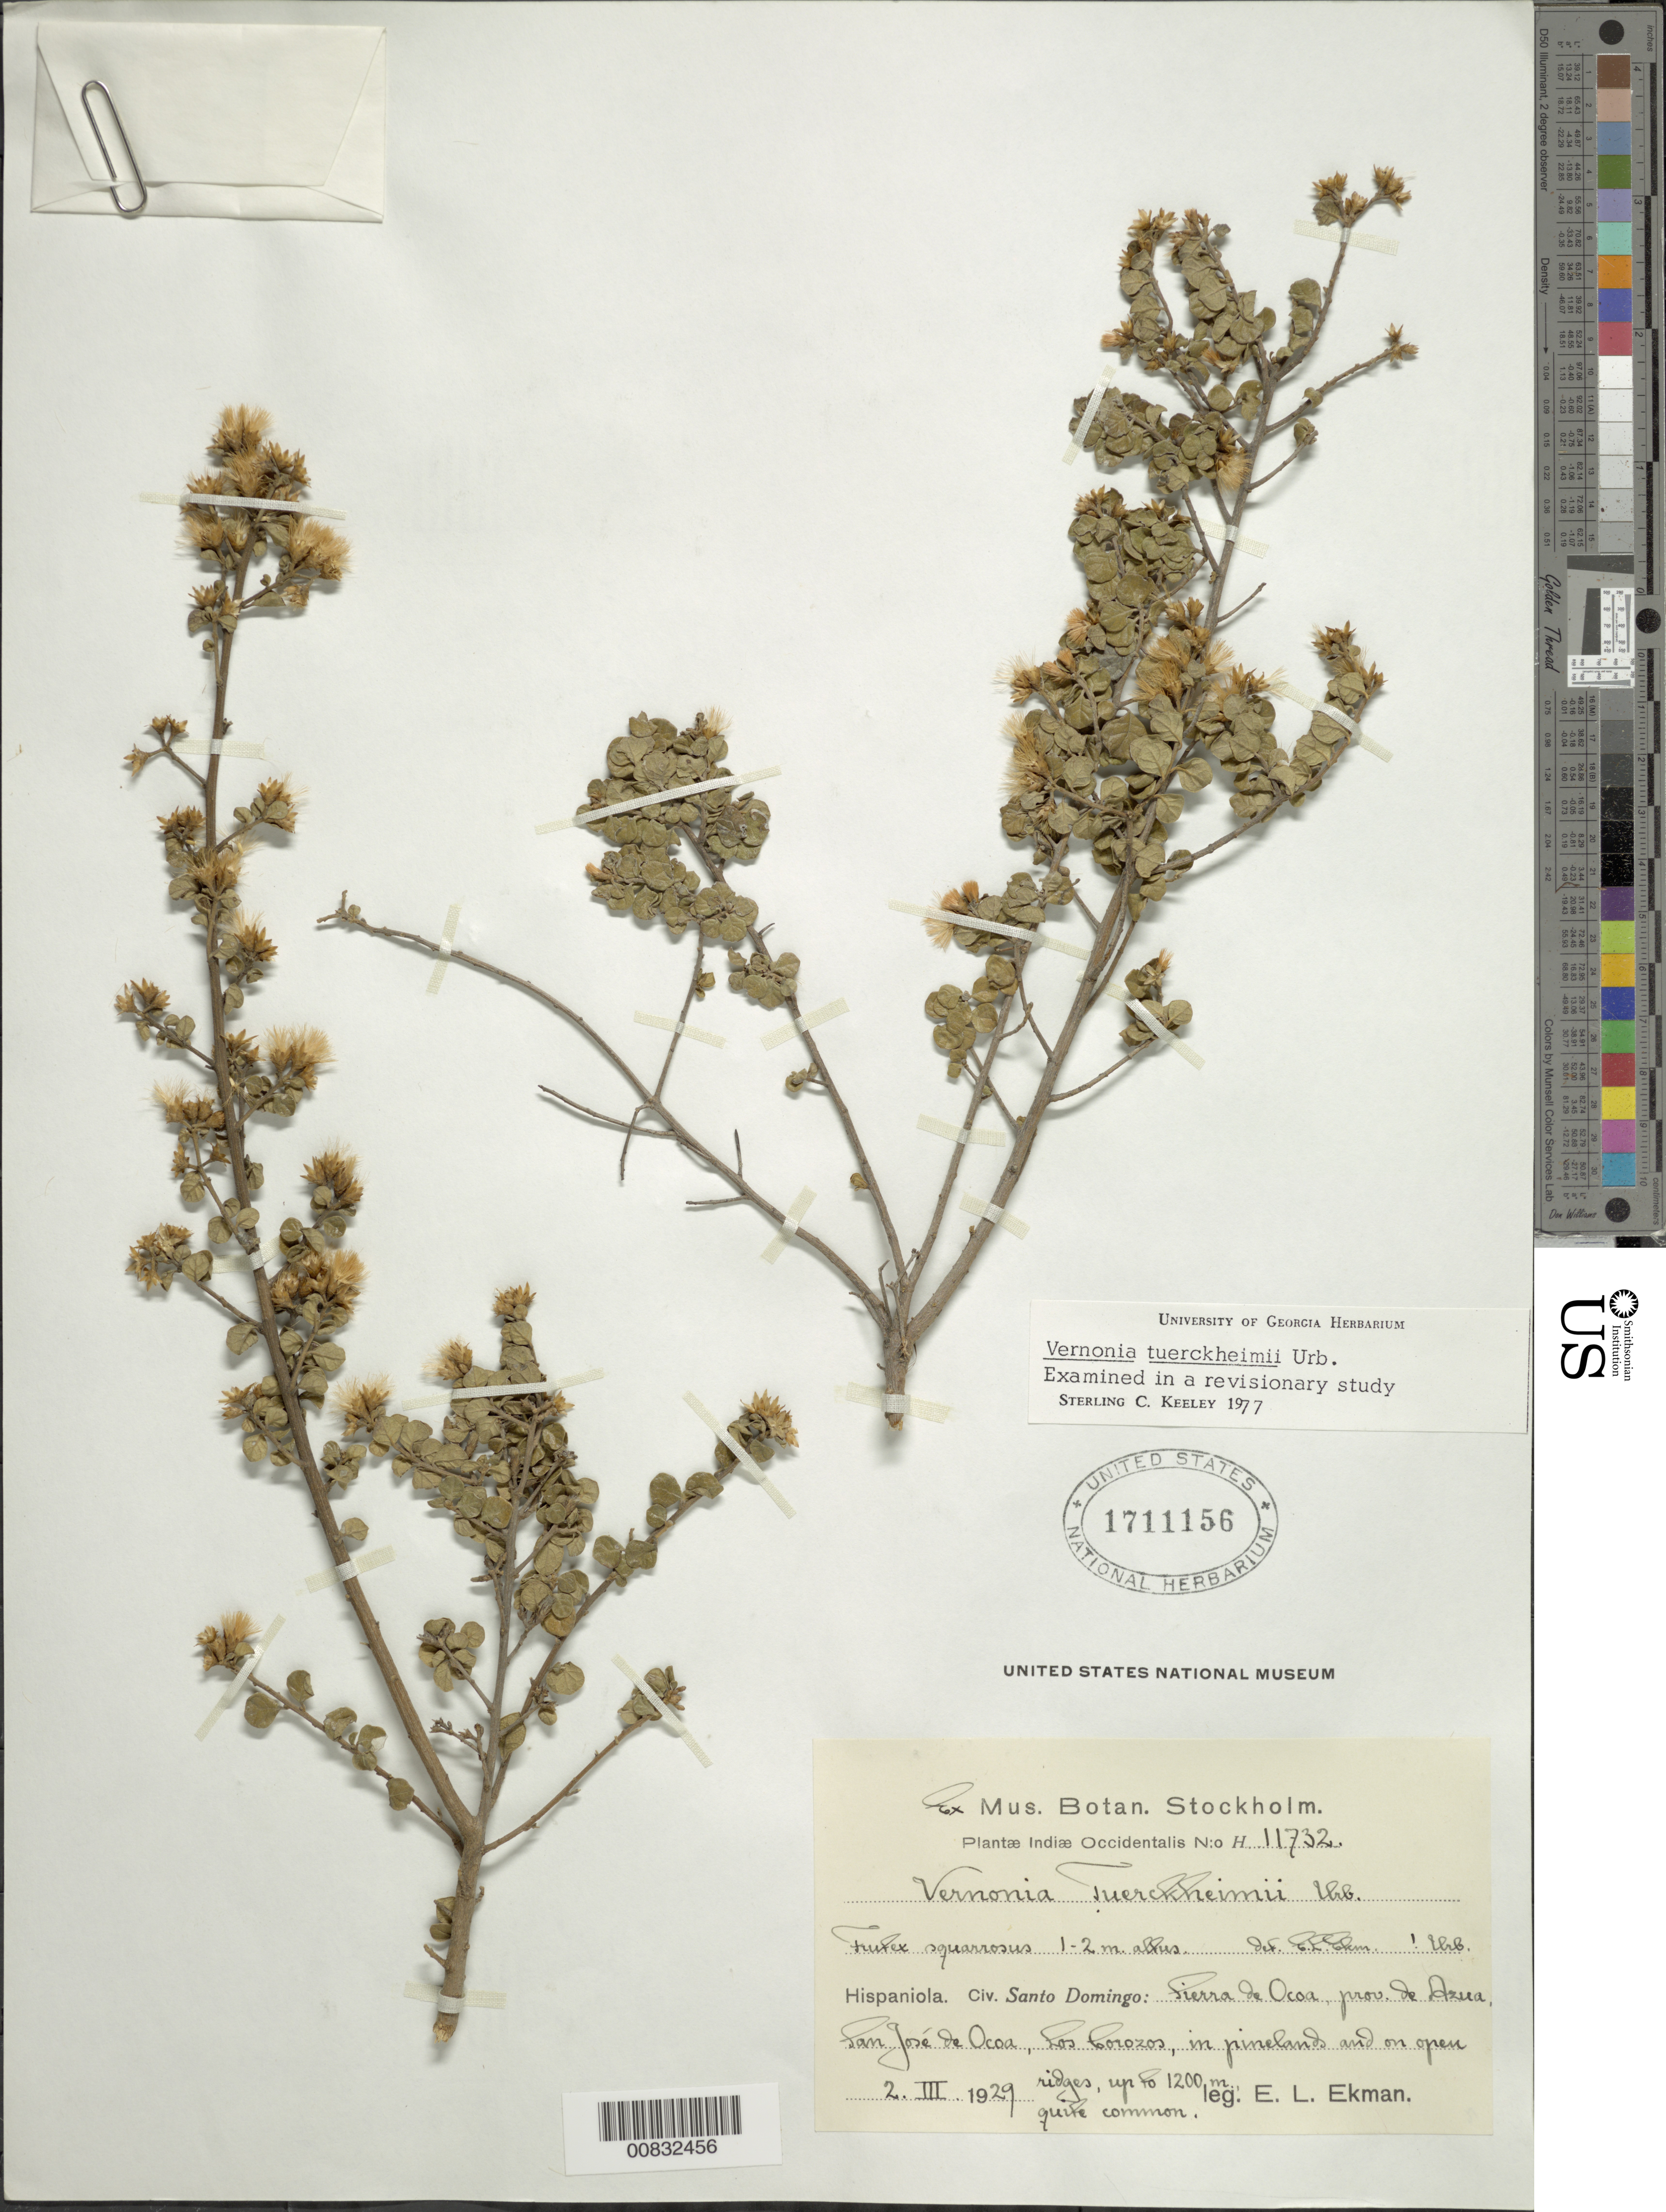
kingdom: Plantae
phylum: Tracheophyta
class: Magnoliopsida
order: Asterales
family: Asteraceae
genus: Vernonanthura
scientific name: Vernonanthura tuerckheimii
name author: (Urb.) H. Rob.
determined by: Keeley, S. C.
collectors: E. L. Ekman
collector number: H 11732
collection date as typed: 02 Mar 1929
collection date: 1929-03-02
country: Dominican Republic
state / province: Azua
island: Hispaniola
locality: Sierra de Ocoa, San José de Ocoa, Los Corozos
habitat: In pinelands and on open ridges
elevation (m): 1200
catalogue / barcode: US 1711156